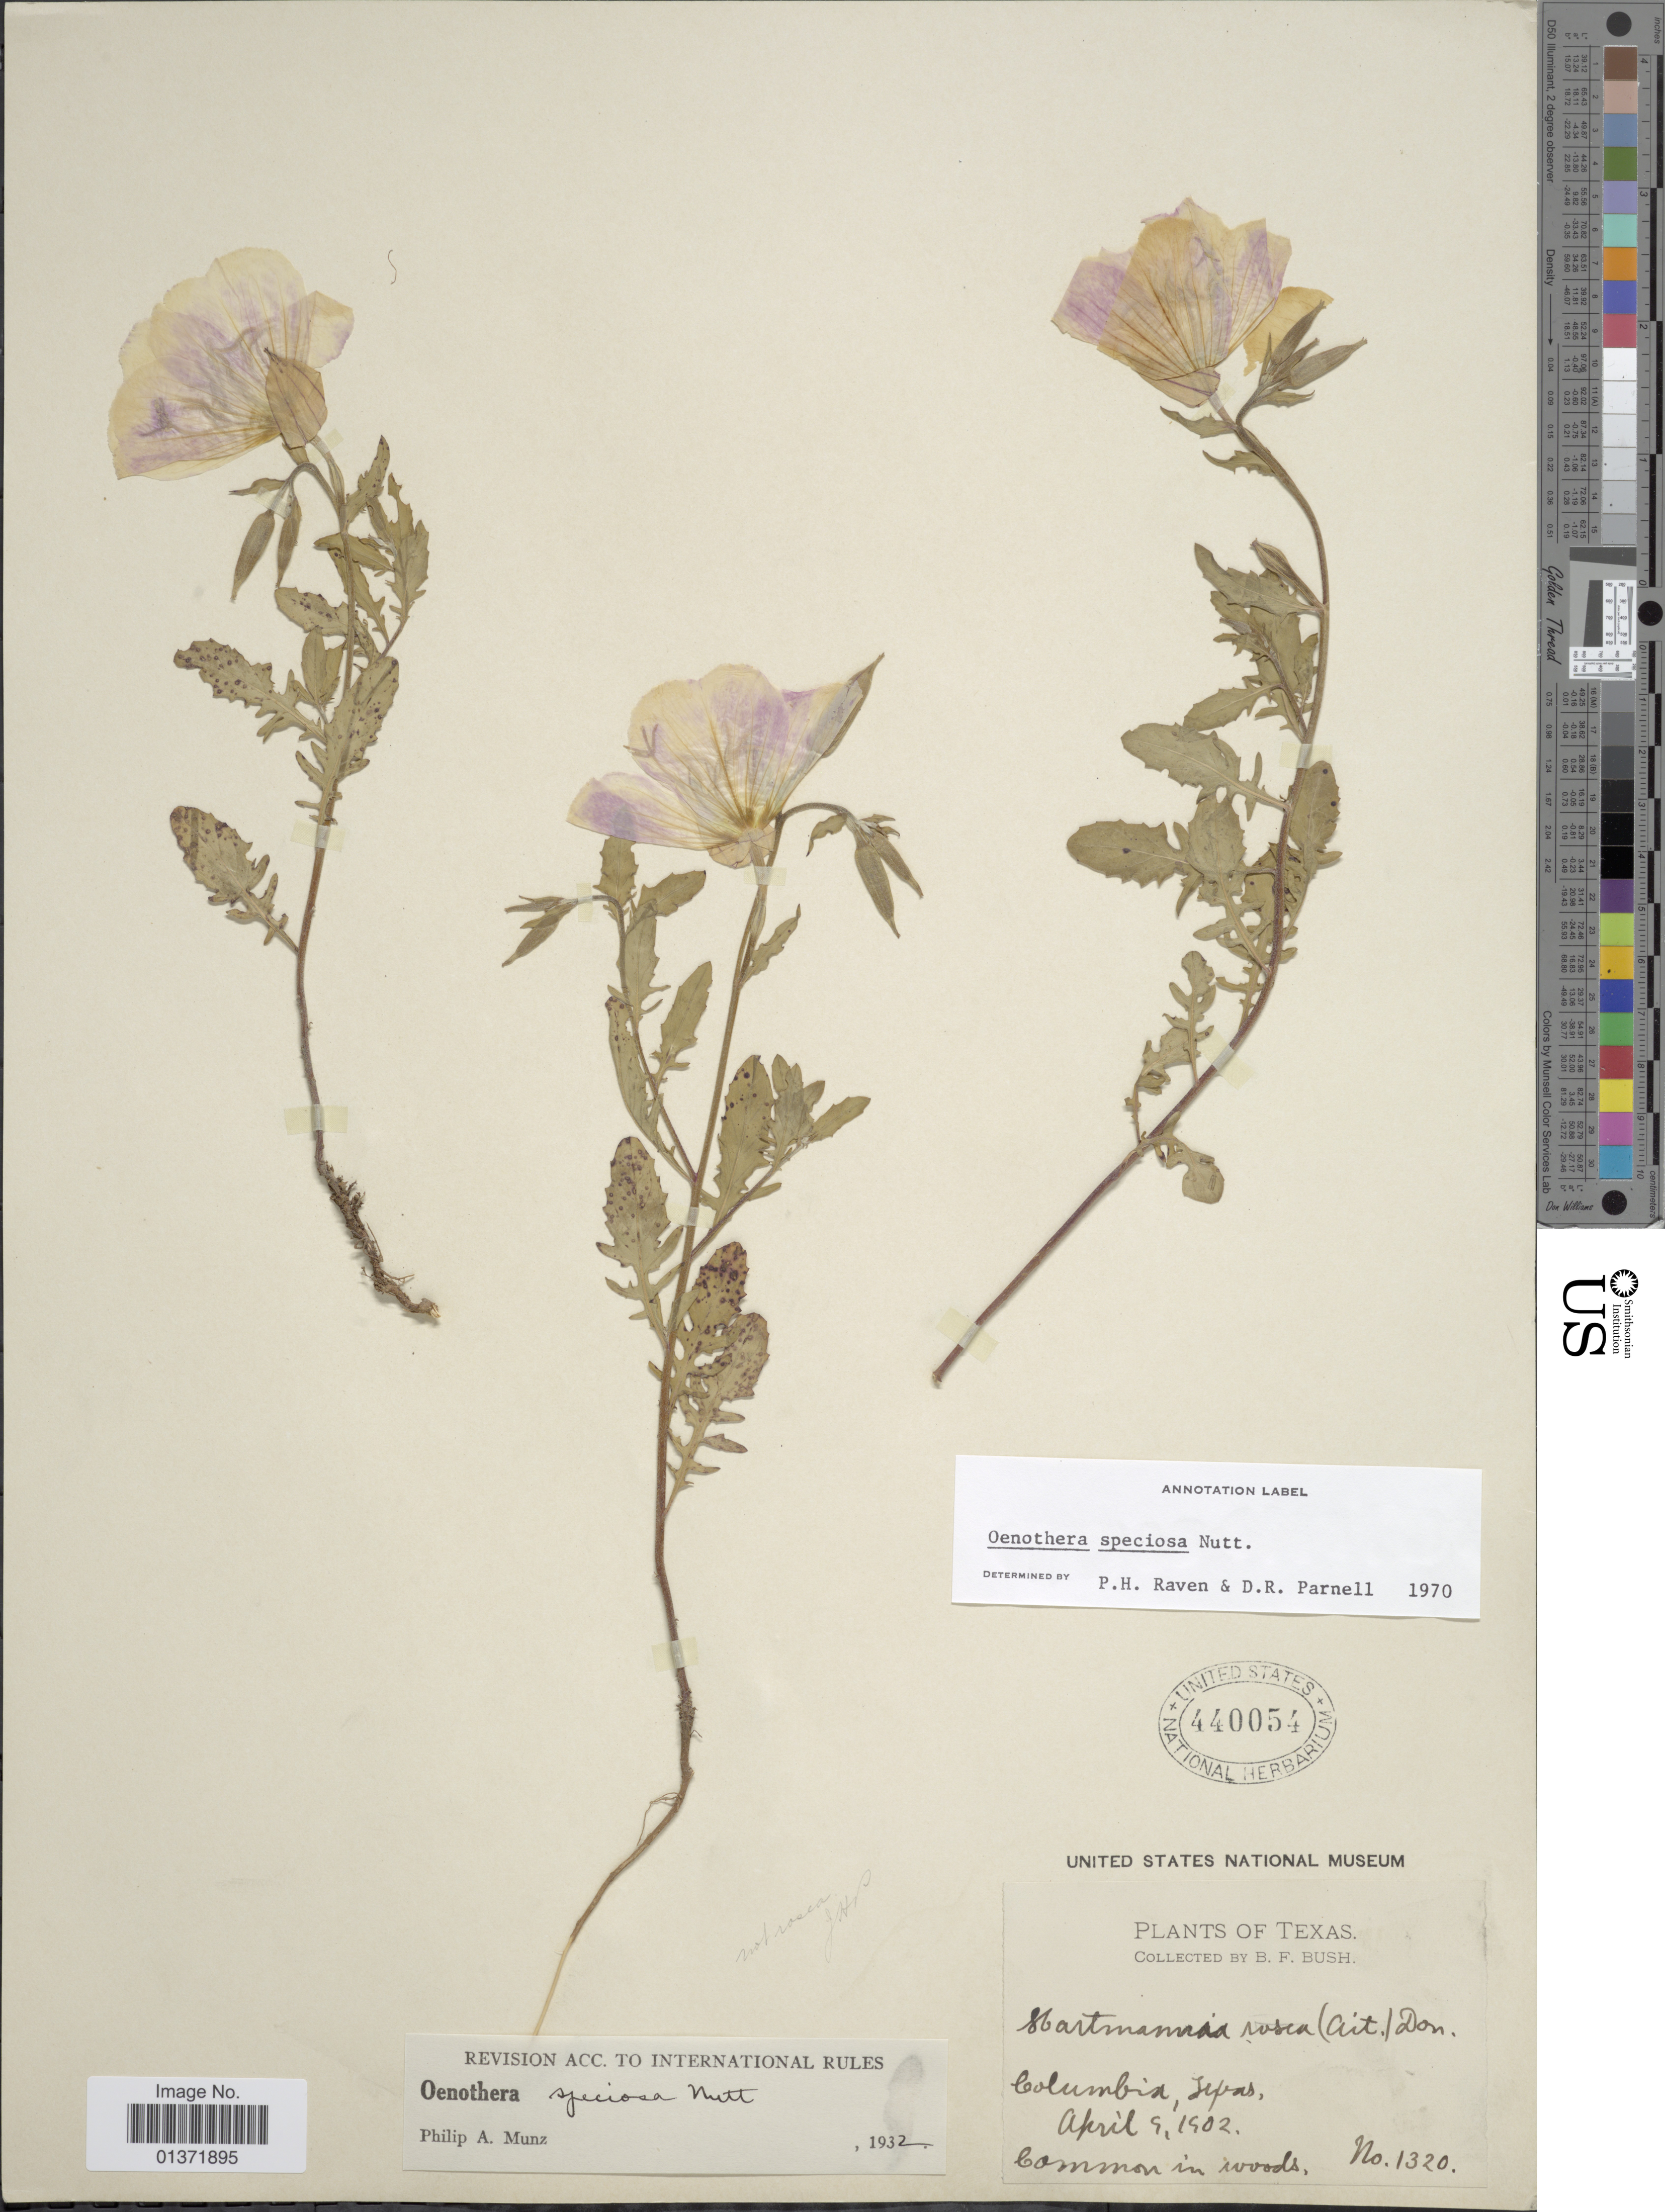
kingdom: Plantae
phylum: Tracheophyta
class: Magnoliopsida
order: Myrtales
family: Onagraceae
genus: Oenothera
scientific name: Oenothera speciosa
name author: Nutt.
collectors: B. F. Bush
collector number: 1320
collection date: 1902-04-09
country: United States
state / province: Texas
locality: Columbia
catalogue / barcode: US 440054